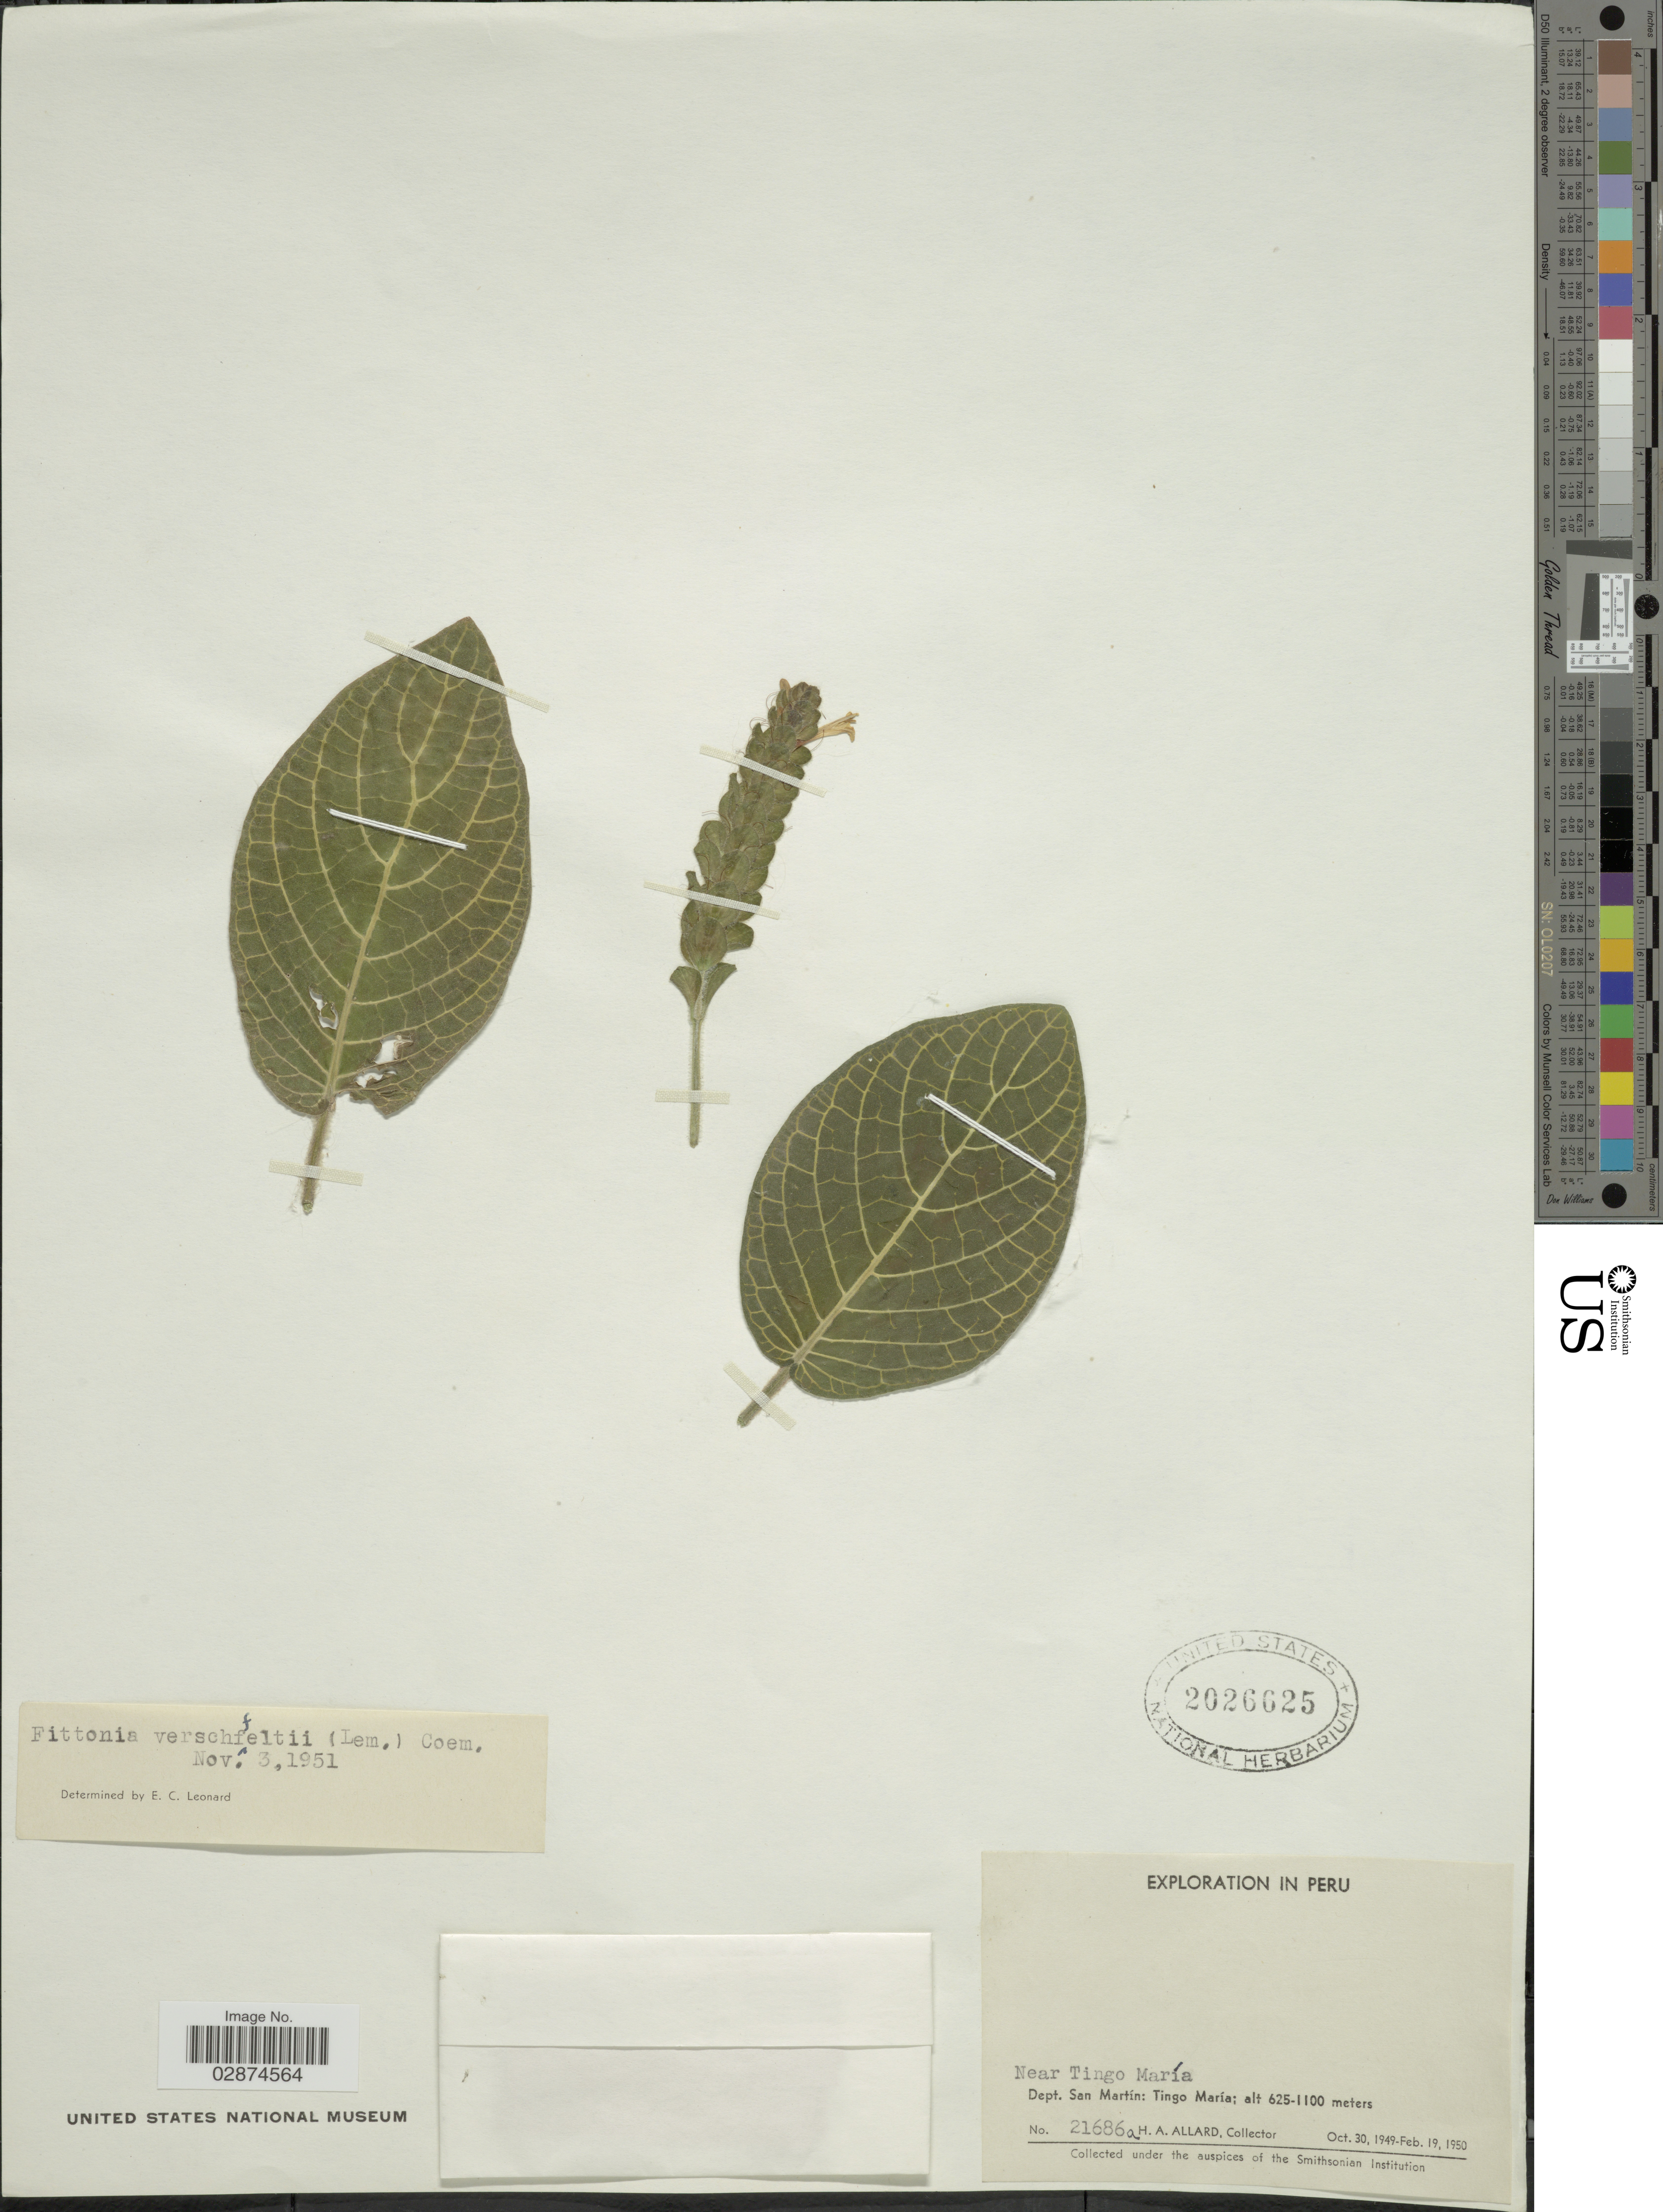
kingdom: Plantae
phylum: Tracheophyta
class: Magnoliopsida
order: Lamiales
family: Acanthaceae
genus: Fittonia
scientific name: Fittonia albivenis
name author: (Lindl. ex Veitch) Brummitt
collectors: H. A. Allard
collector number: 21686a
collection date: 1949-10-30/1950-02-19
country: Peru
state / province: San Martín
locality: Near Tingo María. Dept. San Martín: Tingo María.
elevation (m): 625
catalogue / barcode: US 2026625